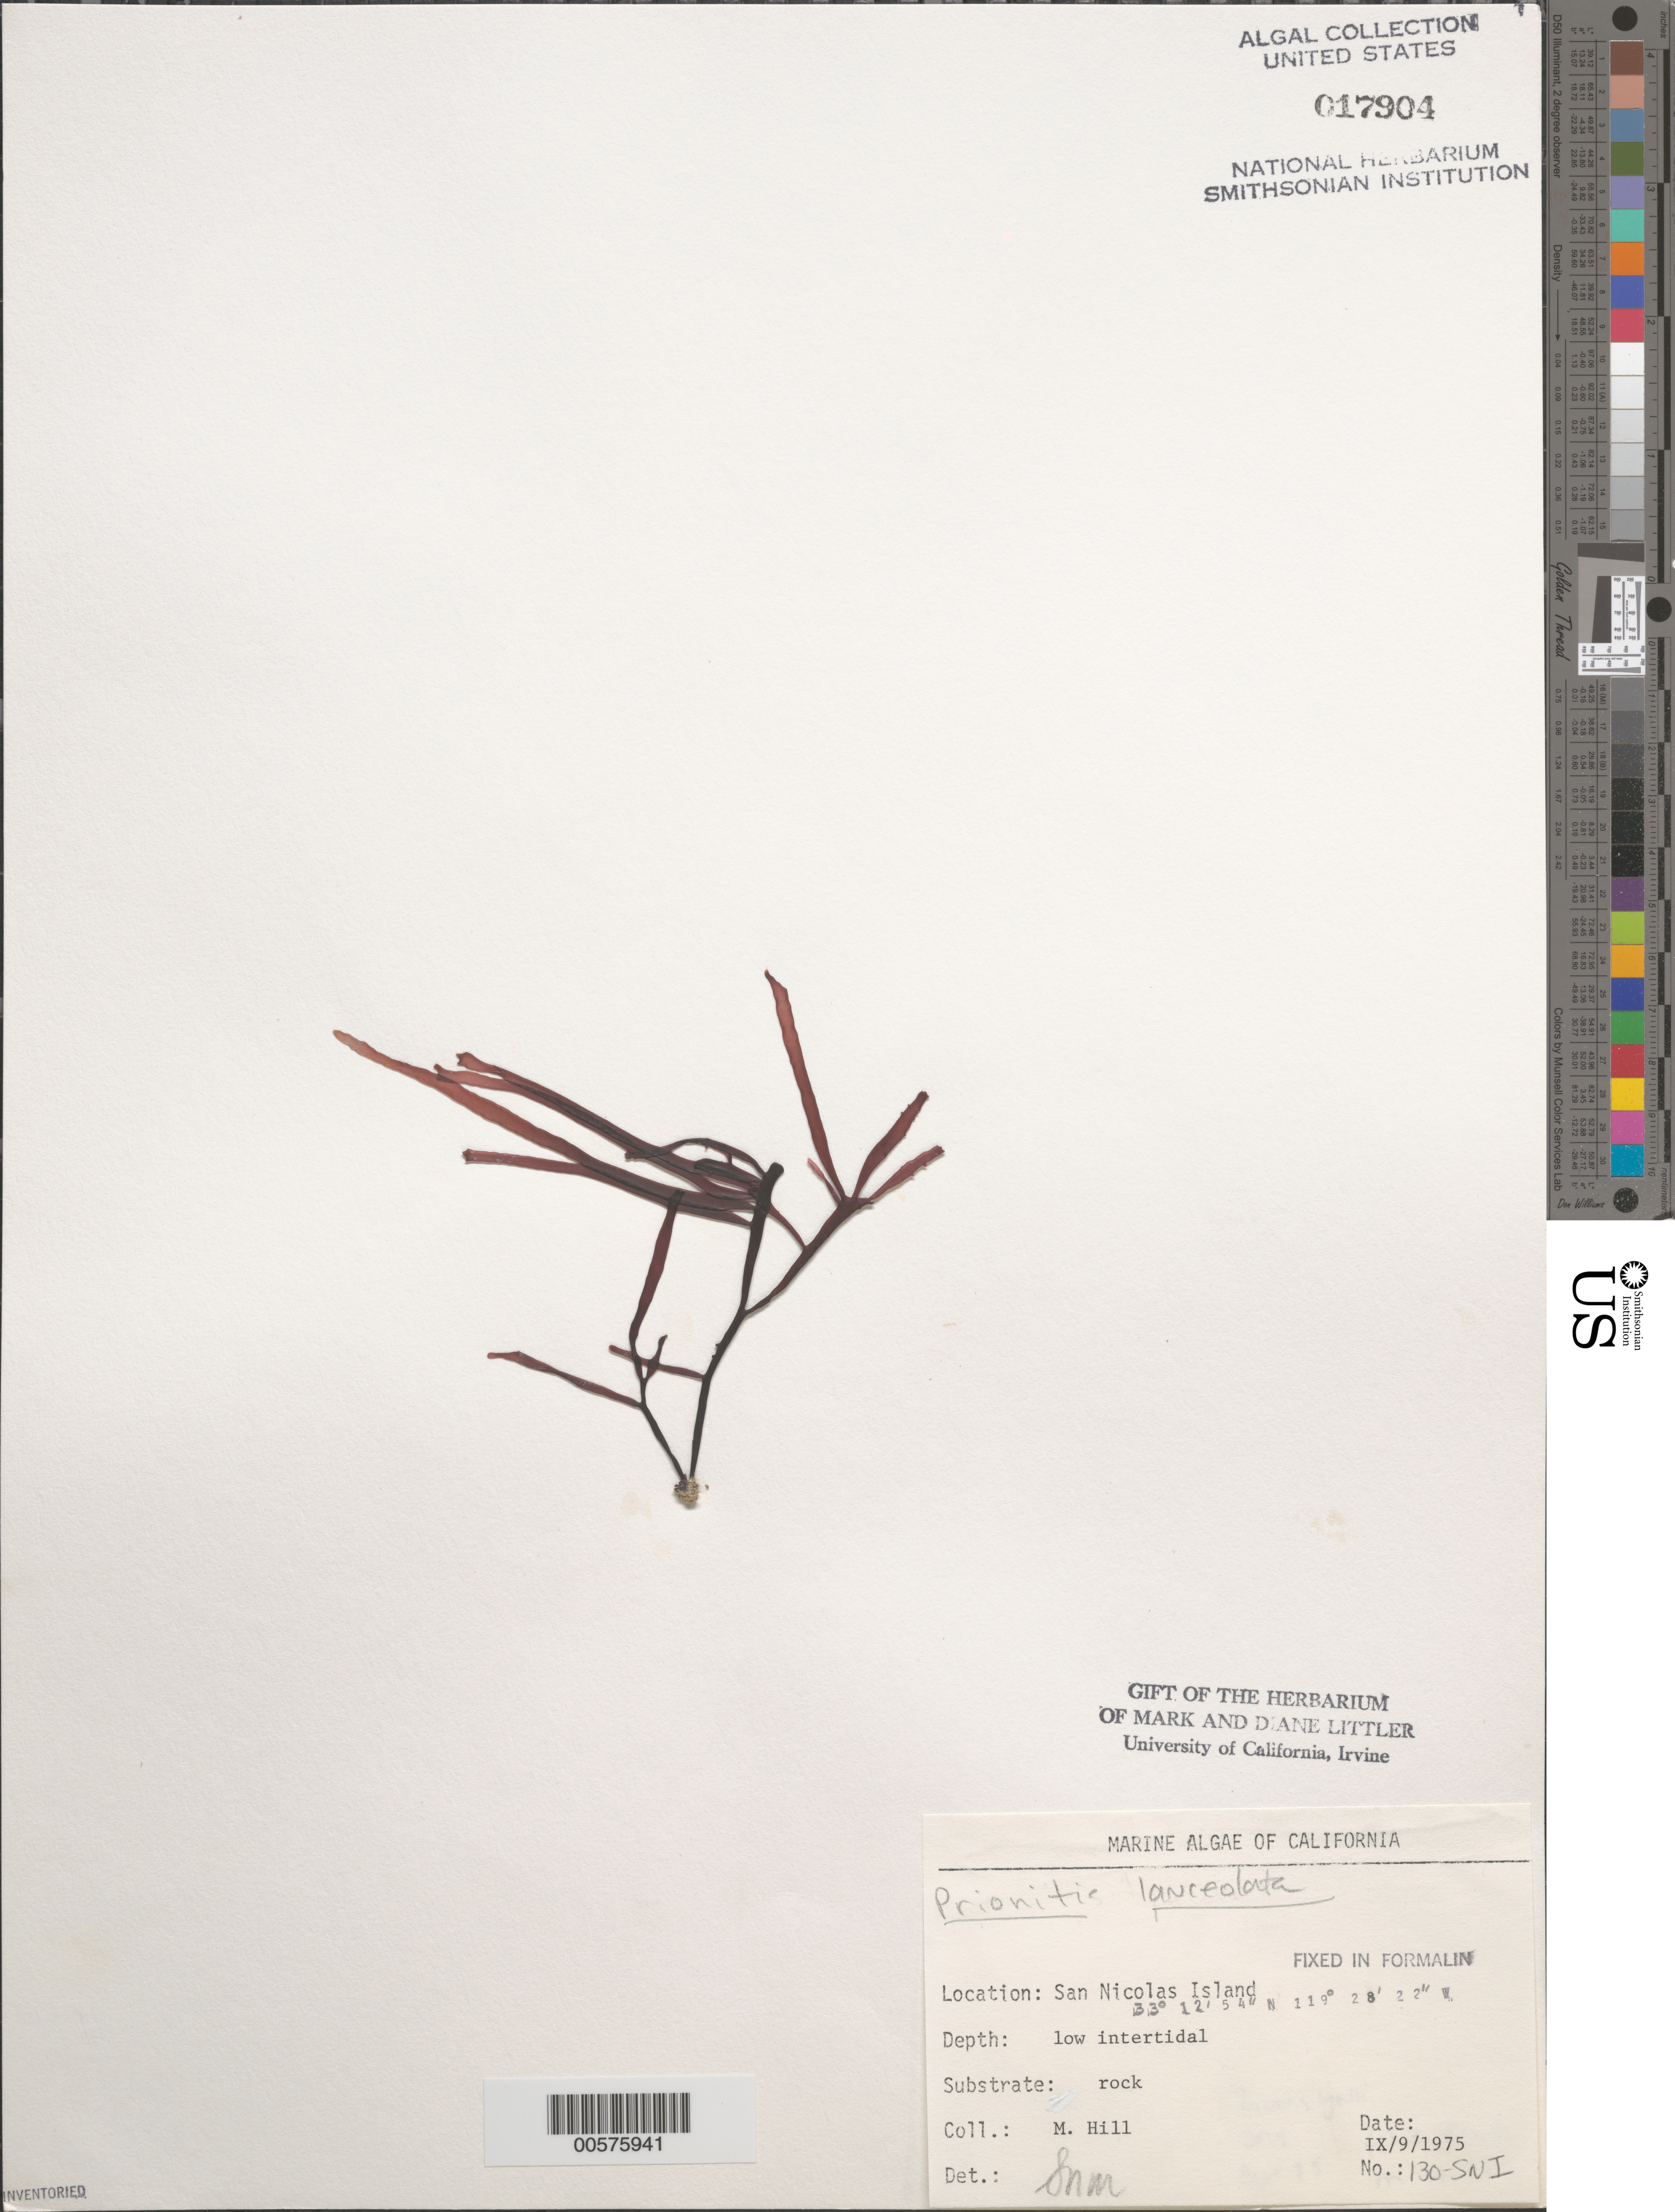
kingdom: Plantae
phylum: Rhodophyta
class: Florideophyceae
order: Cryptonemiales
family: Cryptonemiaceae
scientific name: Prionitis lanceolata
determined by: Murray, S. N.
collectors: M. Hill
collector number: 130-sni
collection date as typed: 09 Sep 1975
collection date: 1975-09-09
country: United States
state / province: California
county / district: Ventura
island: San Nicolas Island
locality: Dutch Harbor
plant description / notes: BLM-SOCALBIGHT Rocky Intertidal Survey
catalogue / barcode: US 17904